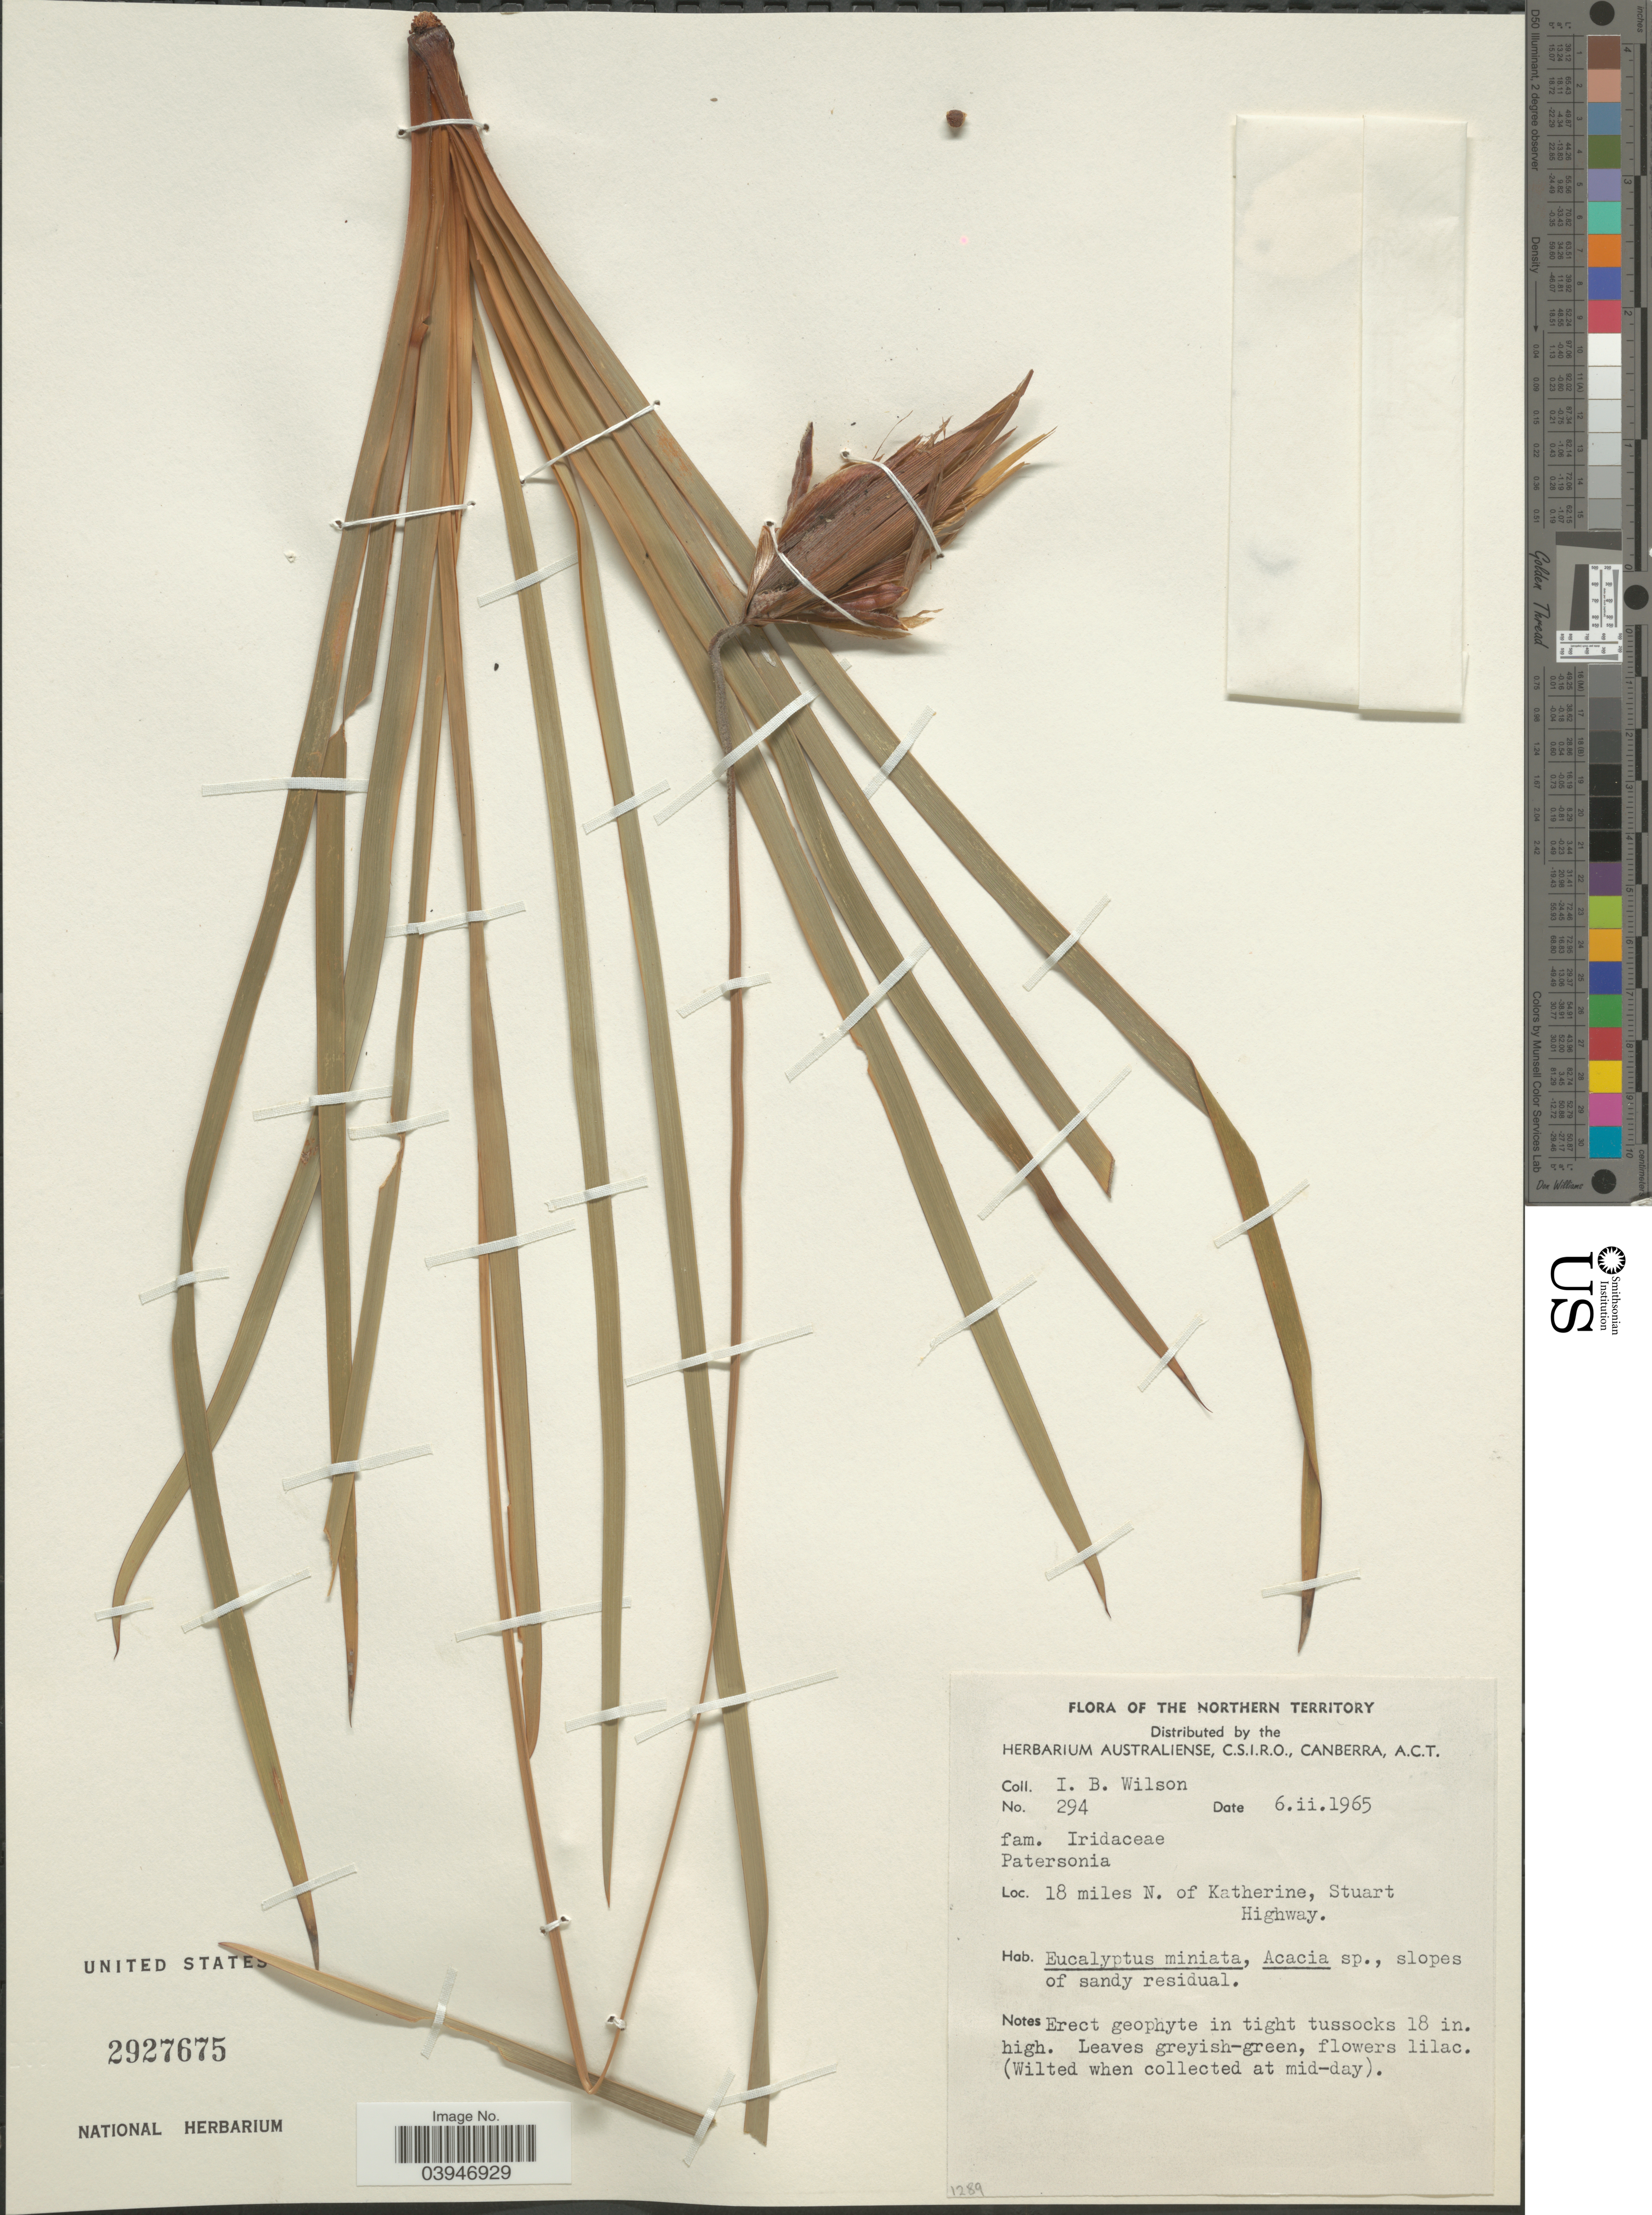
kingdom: Plantae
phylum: Tracheophyta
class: Liliopsida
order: Asparagales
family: Iridaceae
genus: Patersonia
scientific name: Patersonia sp.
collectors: I. B. Wilson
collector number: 294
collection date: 1965-02-06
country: Australia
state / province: Northern Territory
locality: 18 miles N. of Katherine, Stuart Highway.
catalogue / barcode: US 2927675